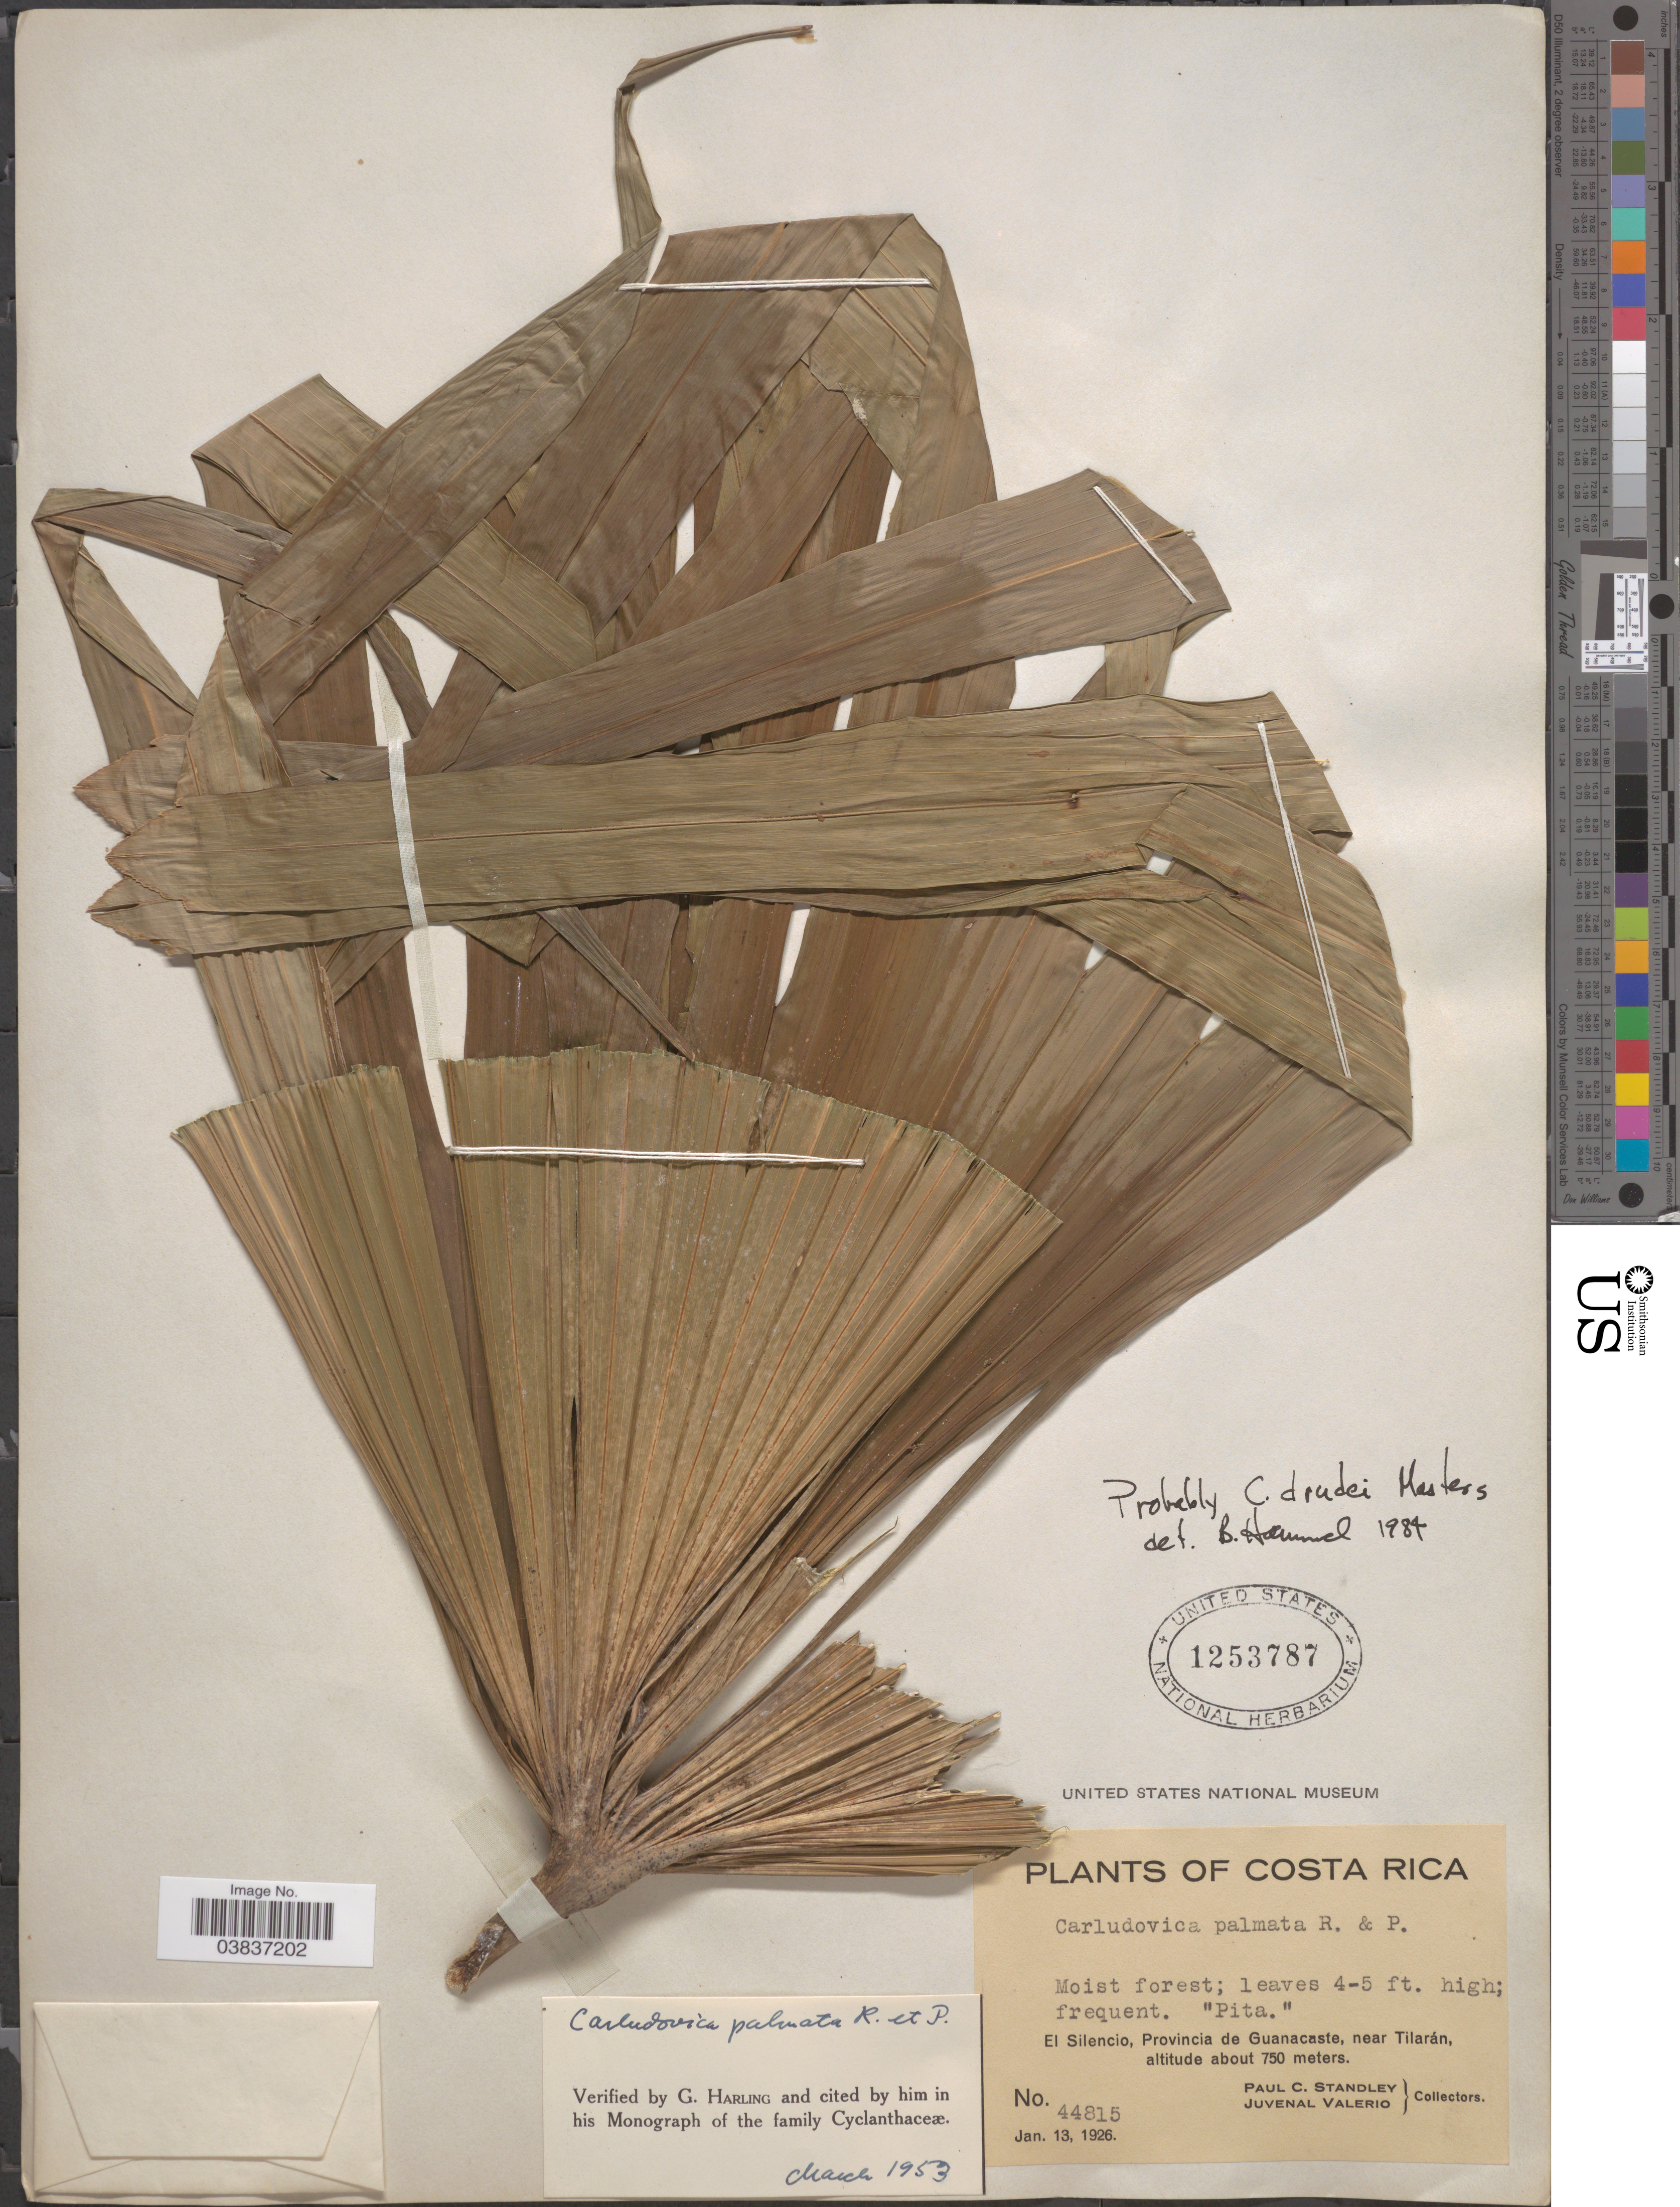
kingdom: Plantae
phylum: Tracheophyta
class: Liliopsida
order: Pandanales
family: Cyclanthaceae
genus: Carludovica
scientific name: Carludovica drudei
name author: Mast.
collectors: P. C. Standley & J. Valerio R.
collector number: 44815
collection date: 1926-01-13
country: Costa Rica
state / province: Guanacaste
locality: El Silencio, near Tilarán.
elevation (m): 750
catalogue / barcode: US 1253787